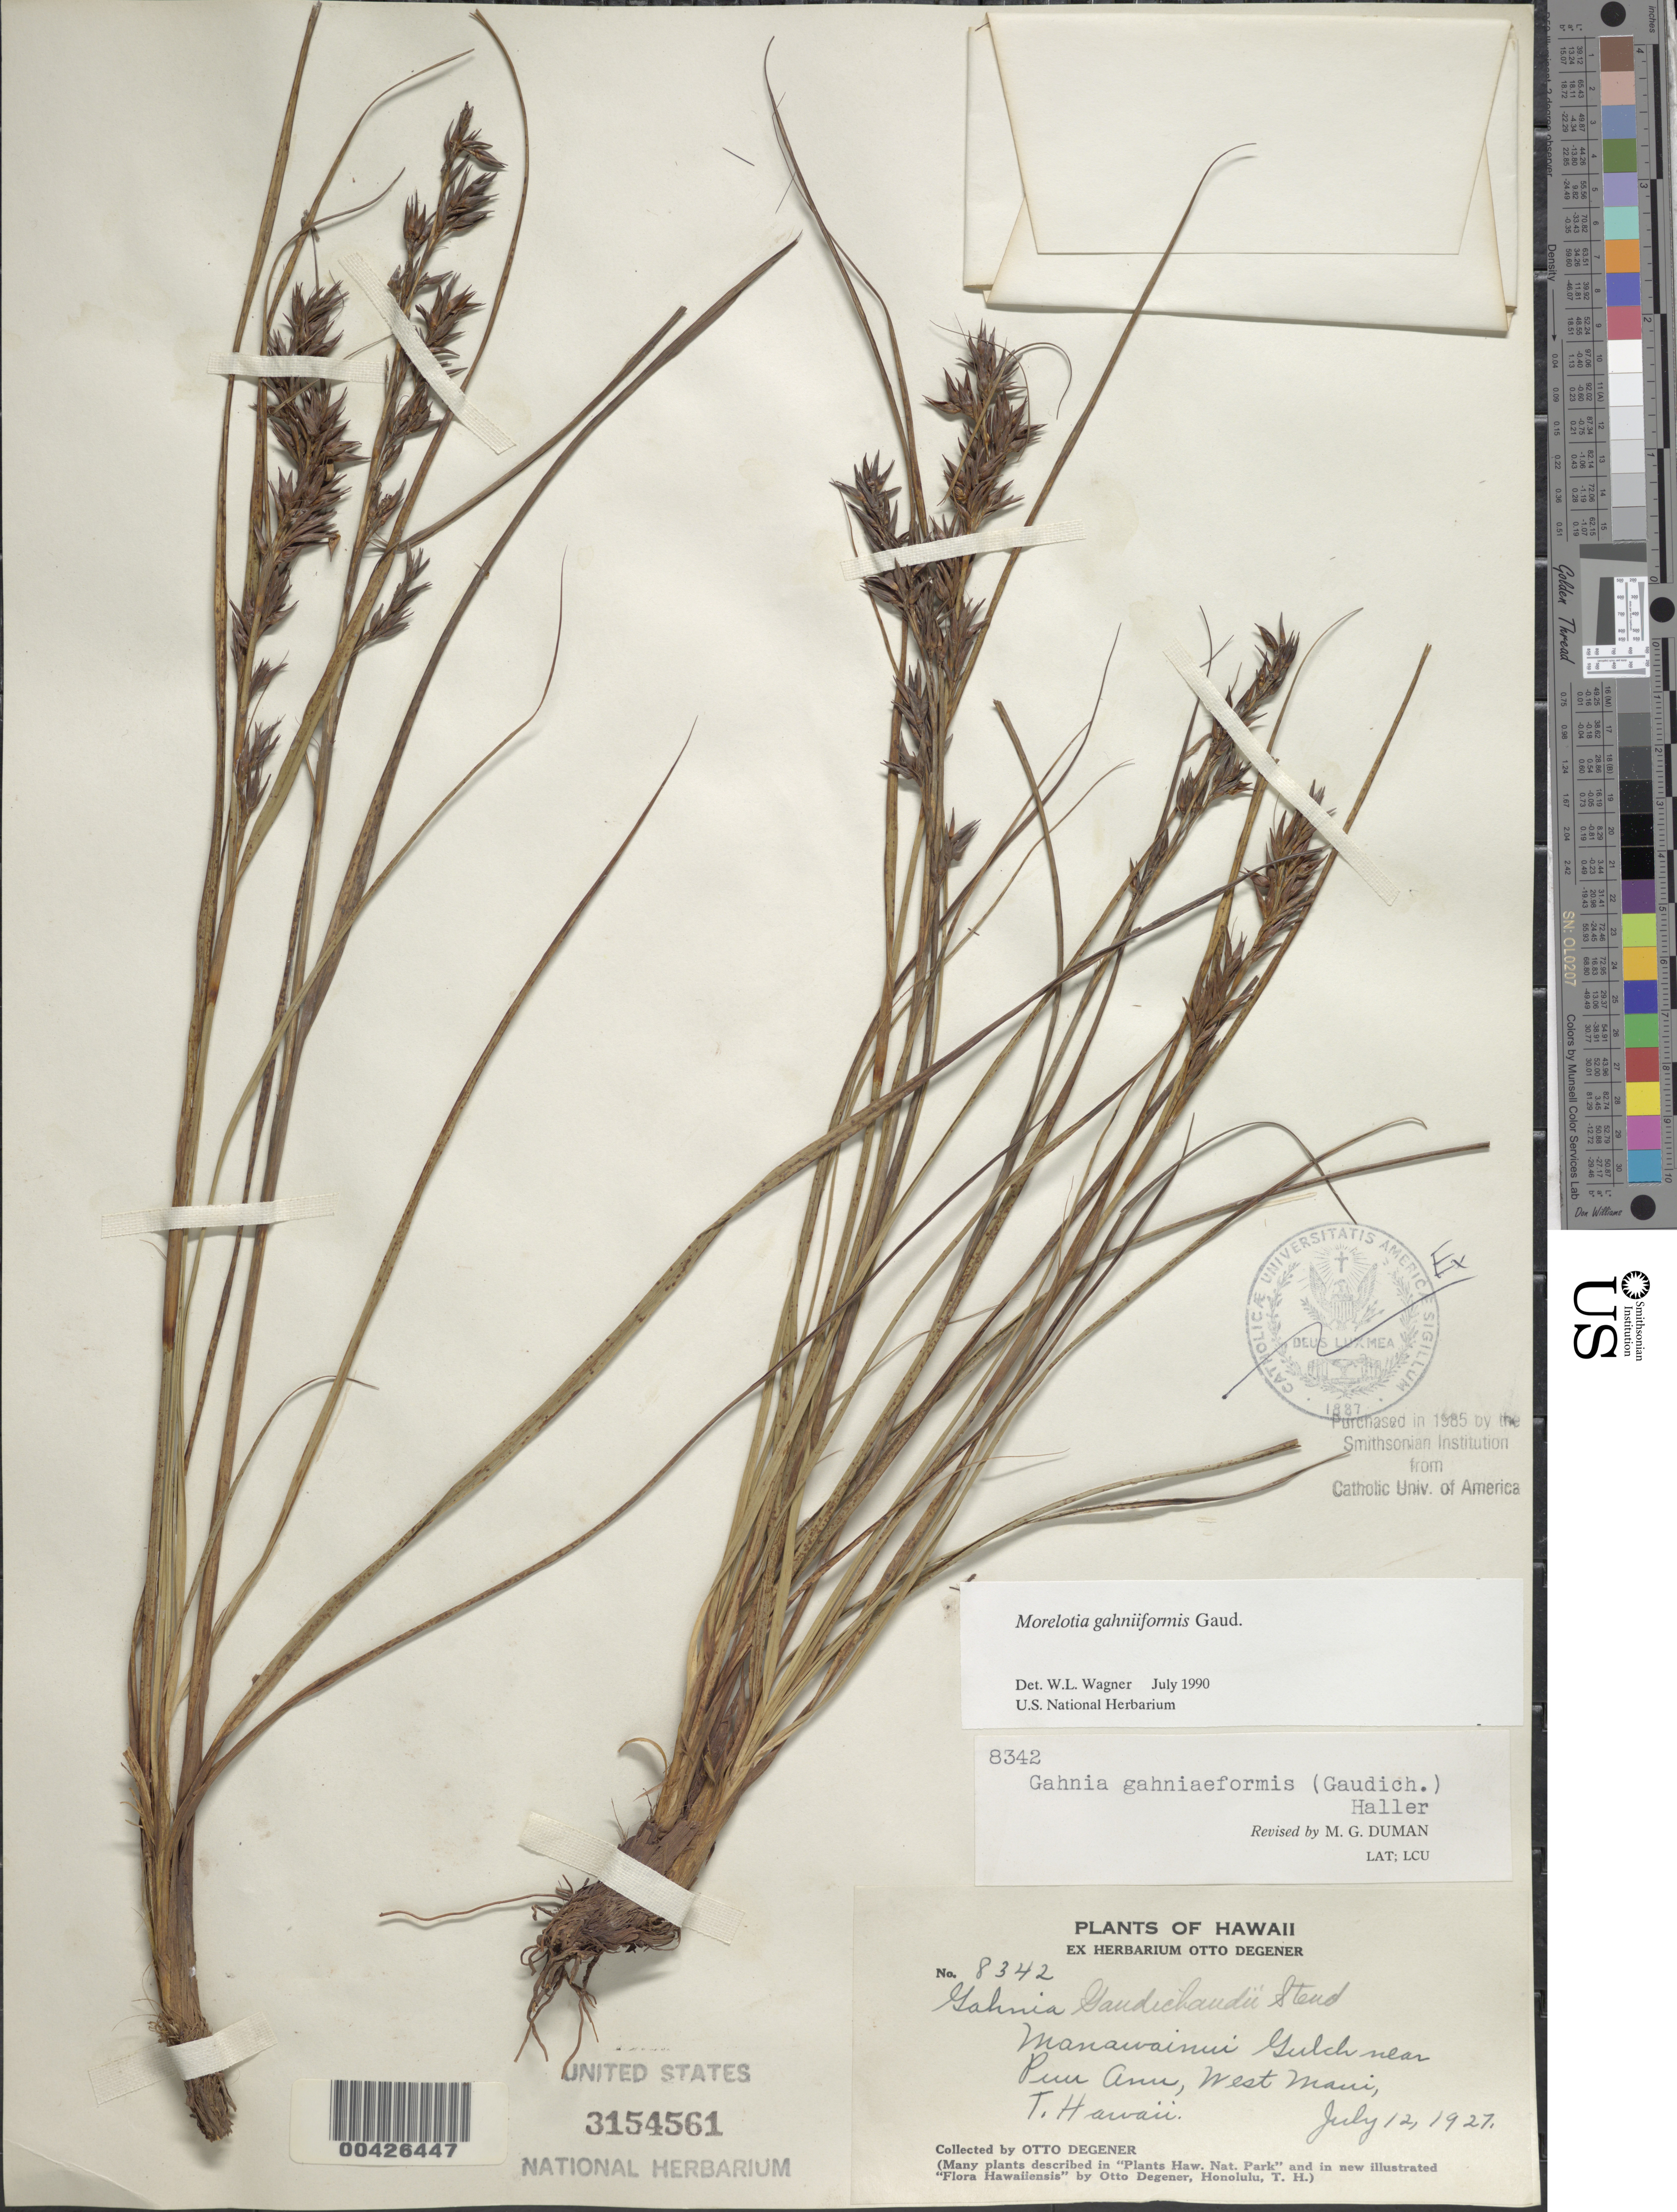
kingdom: Plantae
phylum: Tracheophyta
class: Liliopsida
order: Poales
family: Cyperaceae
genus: Morelotia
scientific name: Morelotia gahniiformis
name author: Gaudich.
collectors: O. Degener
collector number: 8342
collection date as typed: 12 Jul 1927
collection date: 1927-07-12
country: United States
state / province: Hawaii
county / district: Maui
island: Maui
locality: Manawainui Gulch near Puu Anu, West Maui, T. Hawaii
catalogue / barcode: US 3154561